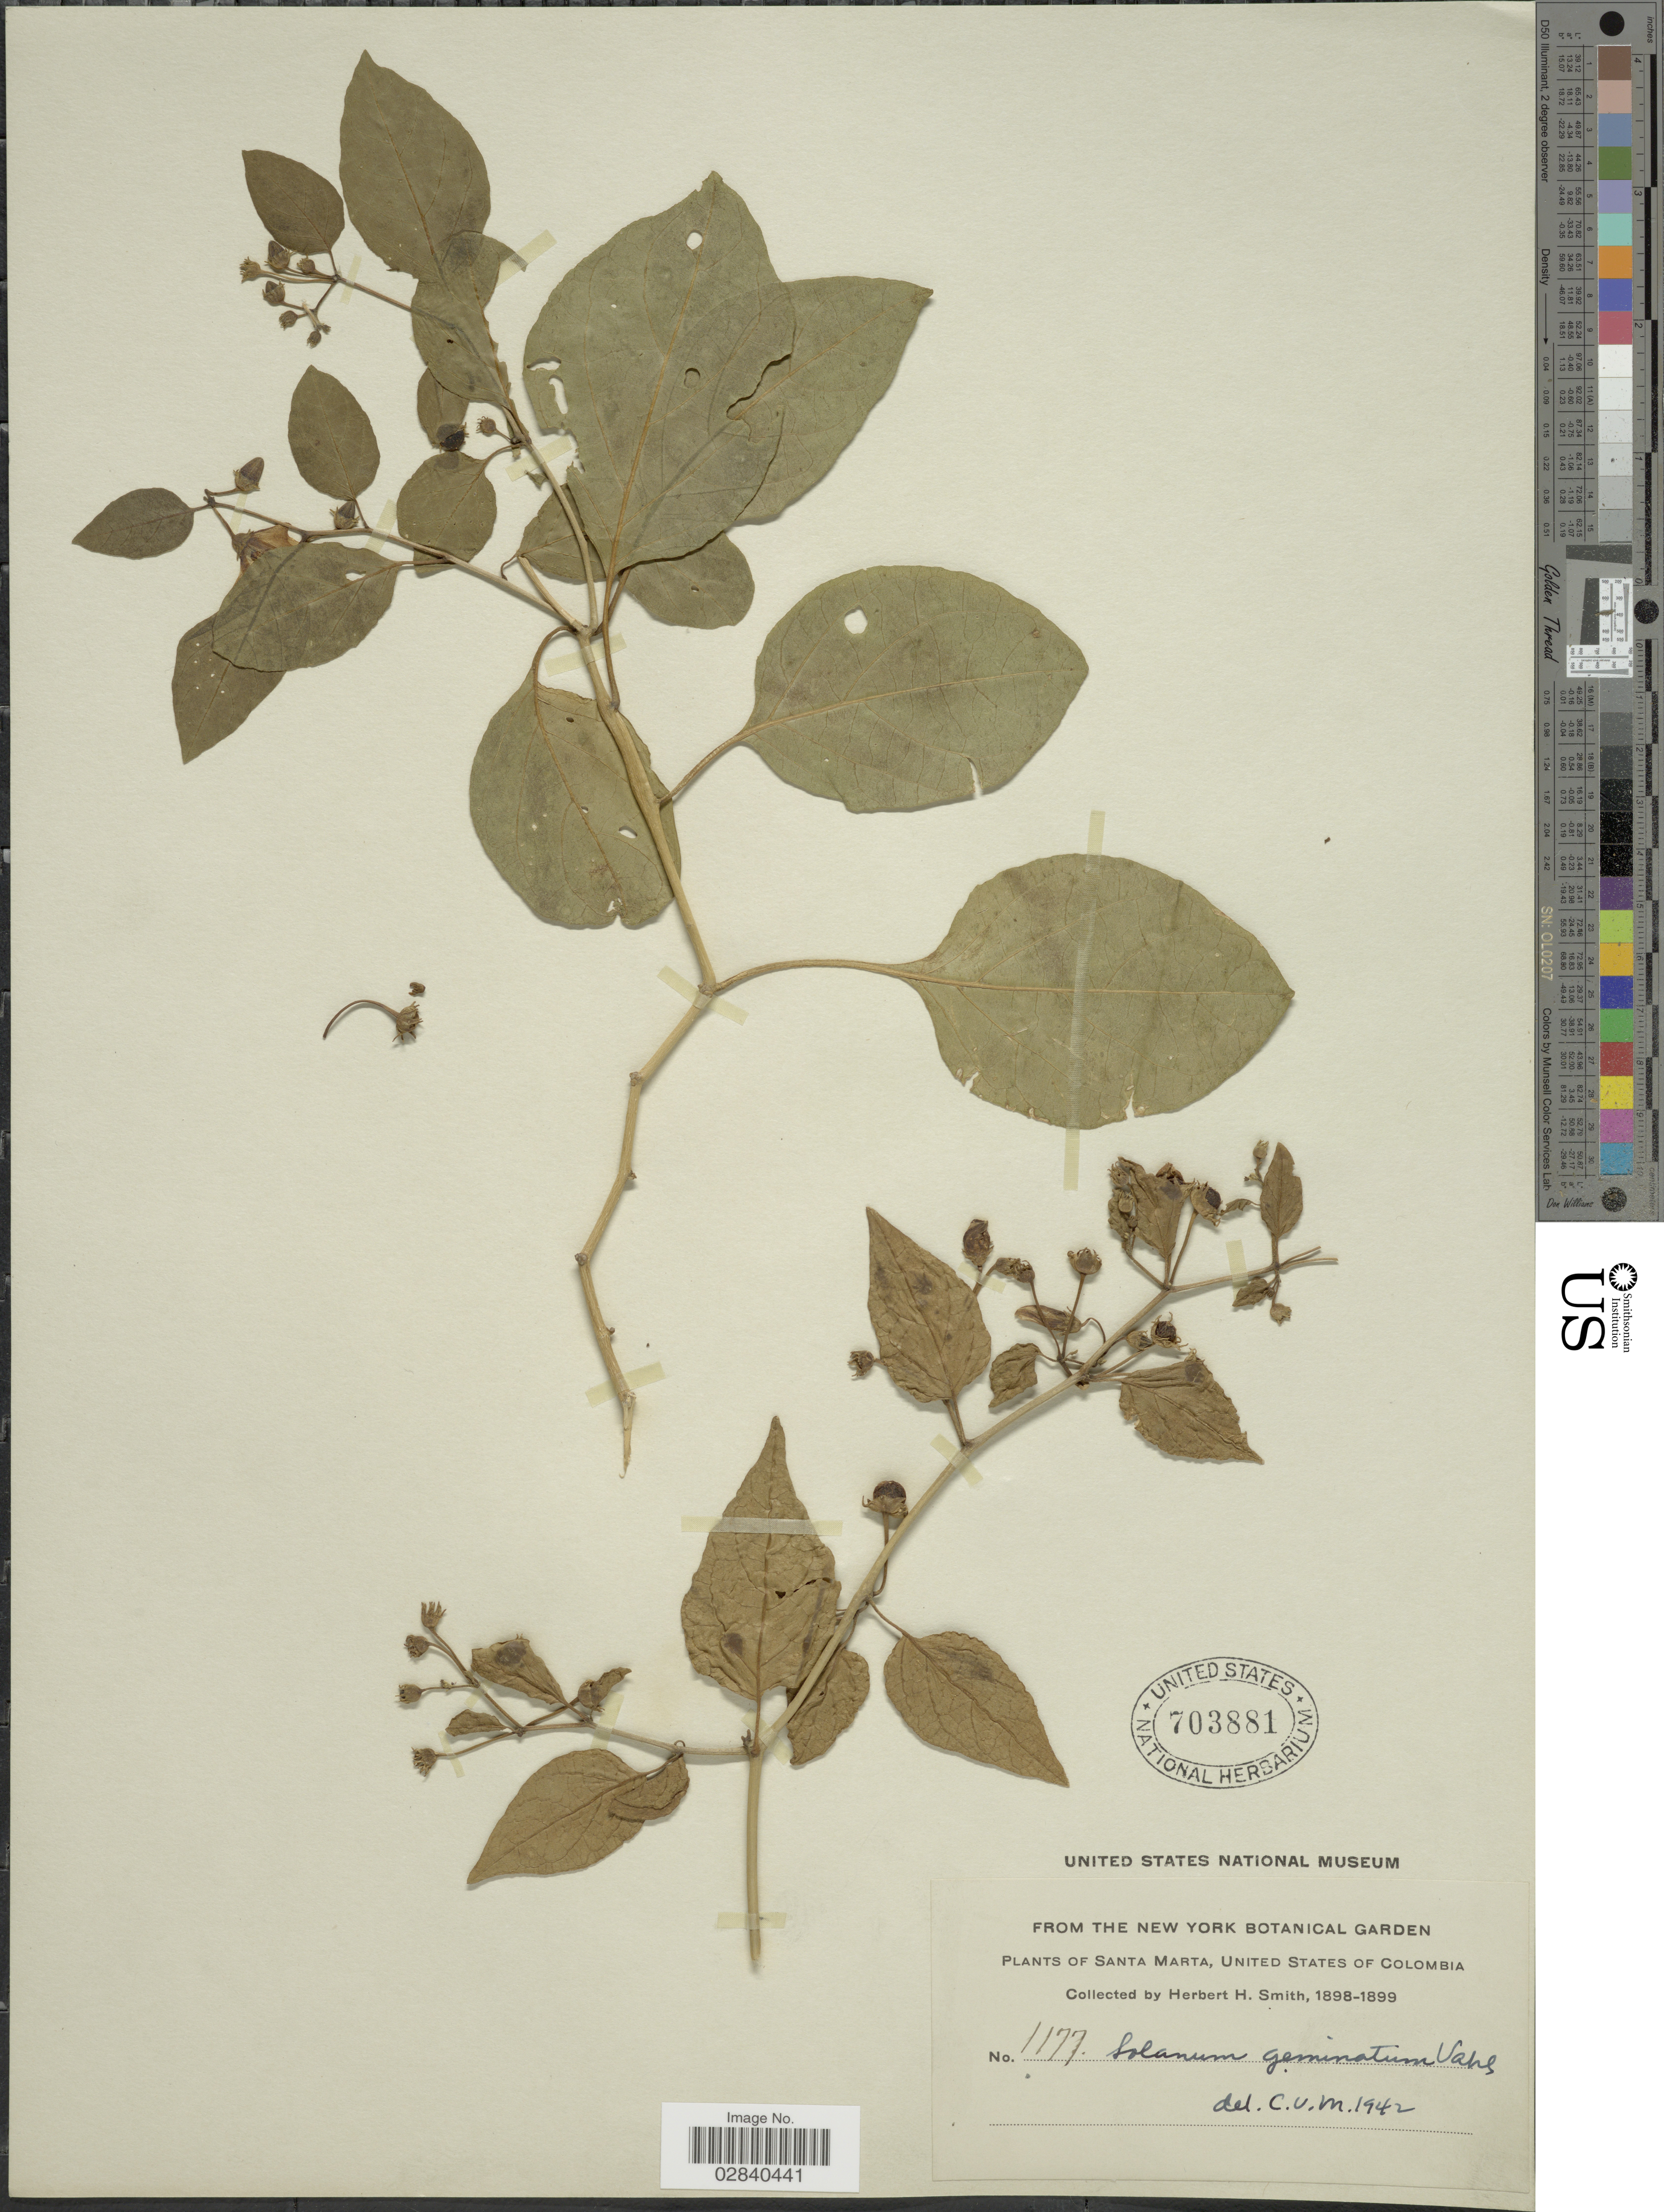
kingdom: Plantae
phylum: Tracheophyta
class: Magnoliopsida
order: Solanales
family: Solanaceae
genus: Lycianthes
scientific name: Lycianthes pauciflora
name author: (Vahl) Bitter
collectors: Herbert H. Smith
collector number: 1177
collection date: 1898/1899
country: Colombia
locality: Santa Marta, United States of Colombia.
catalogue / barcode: US 703881